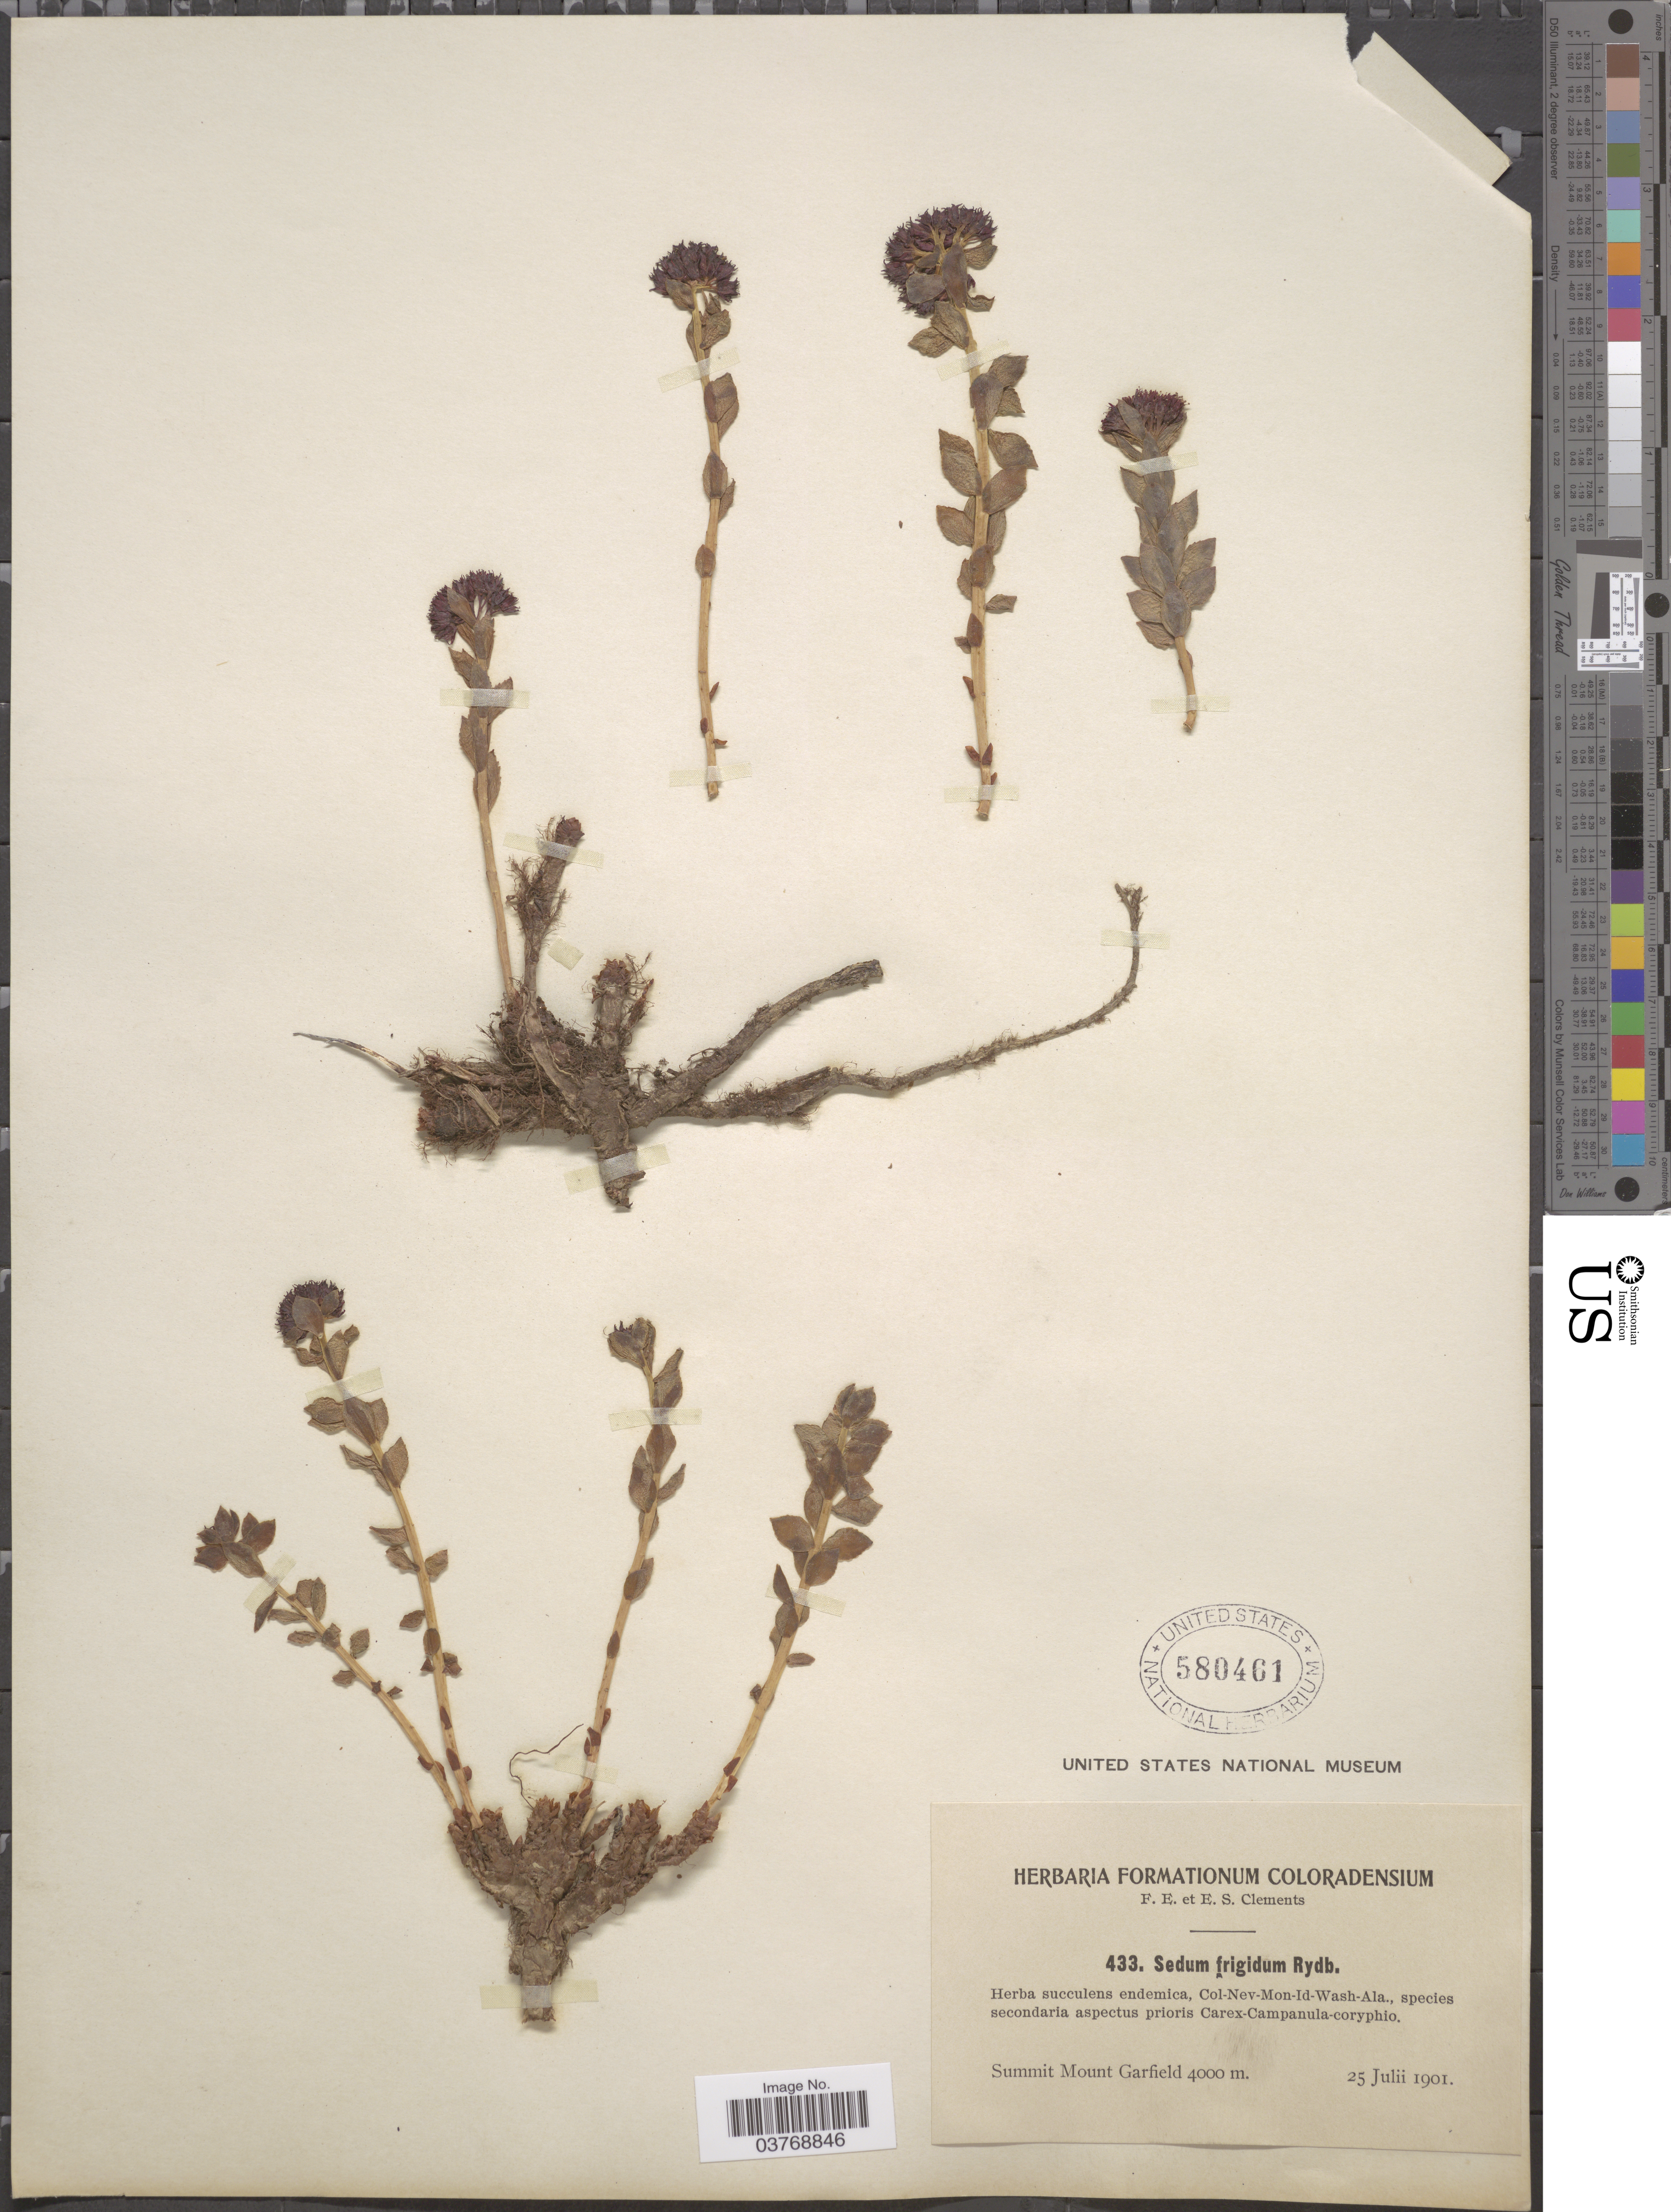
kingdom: Plantae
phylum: Tracheophyta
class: Magnoliopsida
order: Saxifragales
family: Crassulaceae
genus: Rhodiola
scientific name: Rhodiola integrifolia subsp. integrifolia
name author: Raf.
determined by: Strong, Mark T., (BOT), Smithsonian Institution - National Museum of Natural History (UNITED STATES)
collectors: F. E. Clements & E. S. Clements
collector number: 433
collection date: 1901-07-25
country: United States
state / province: Colorado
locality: Summit Mount Garfield.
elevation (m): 4000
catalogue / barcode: US 580461